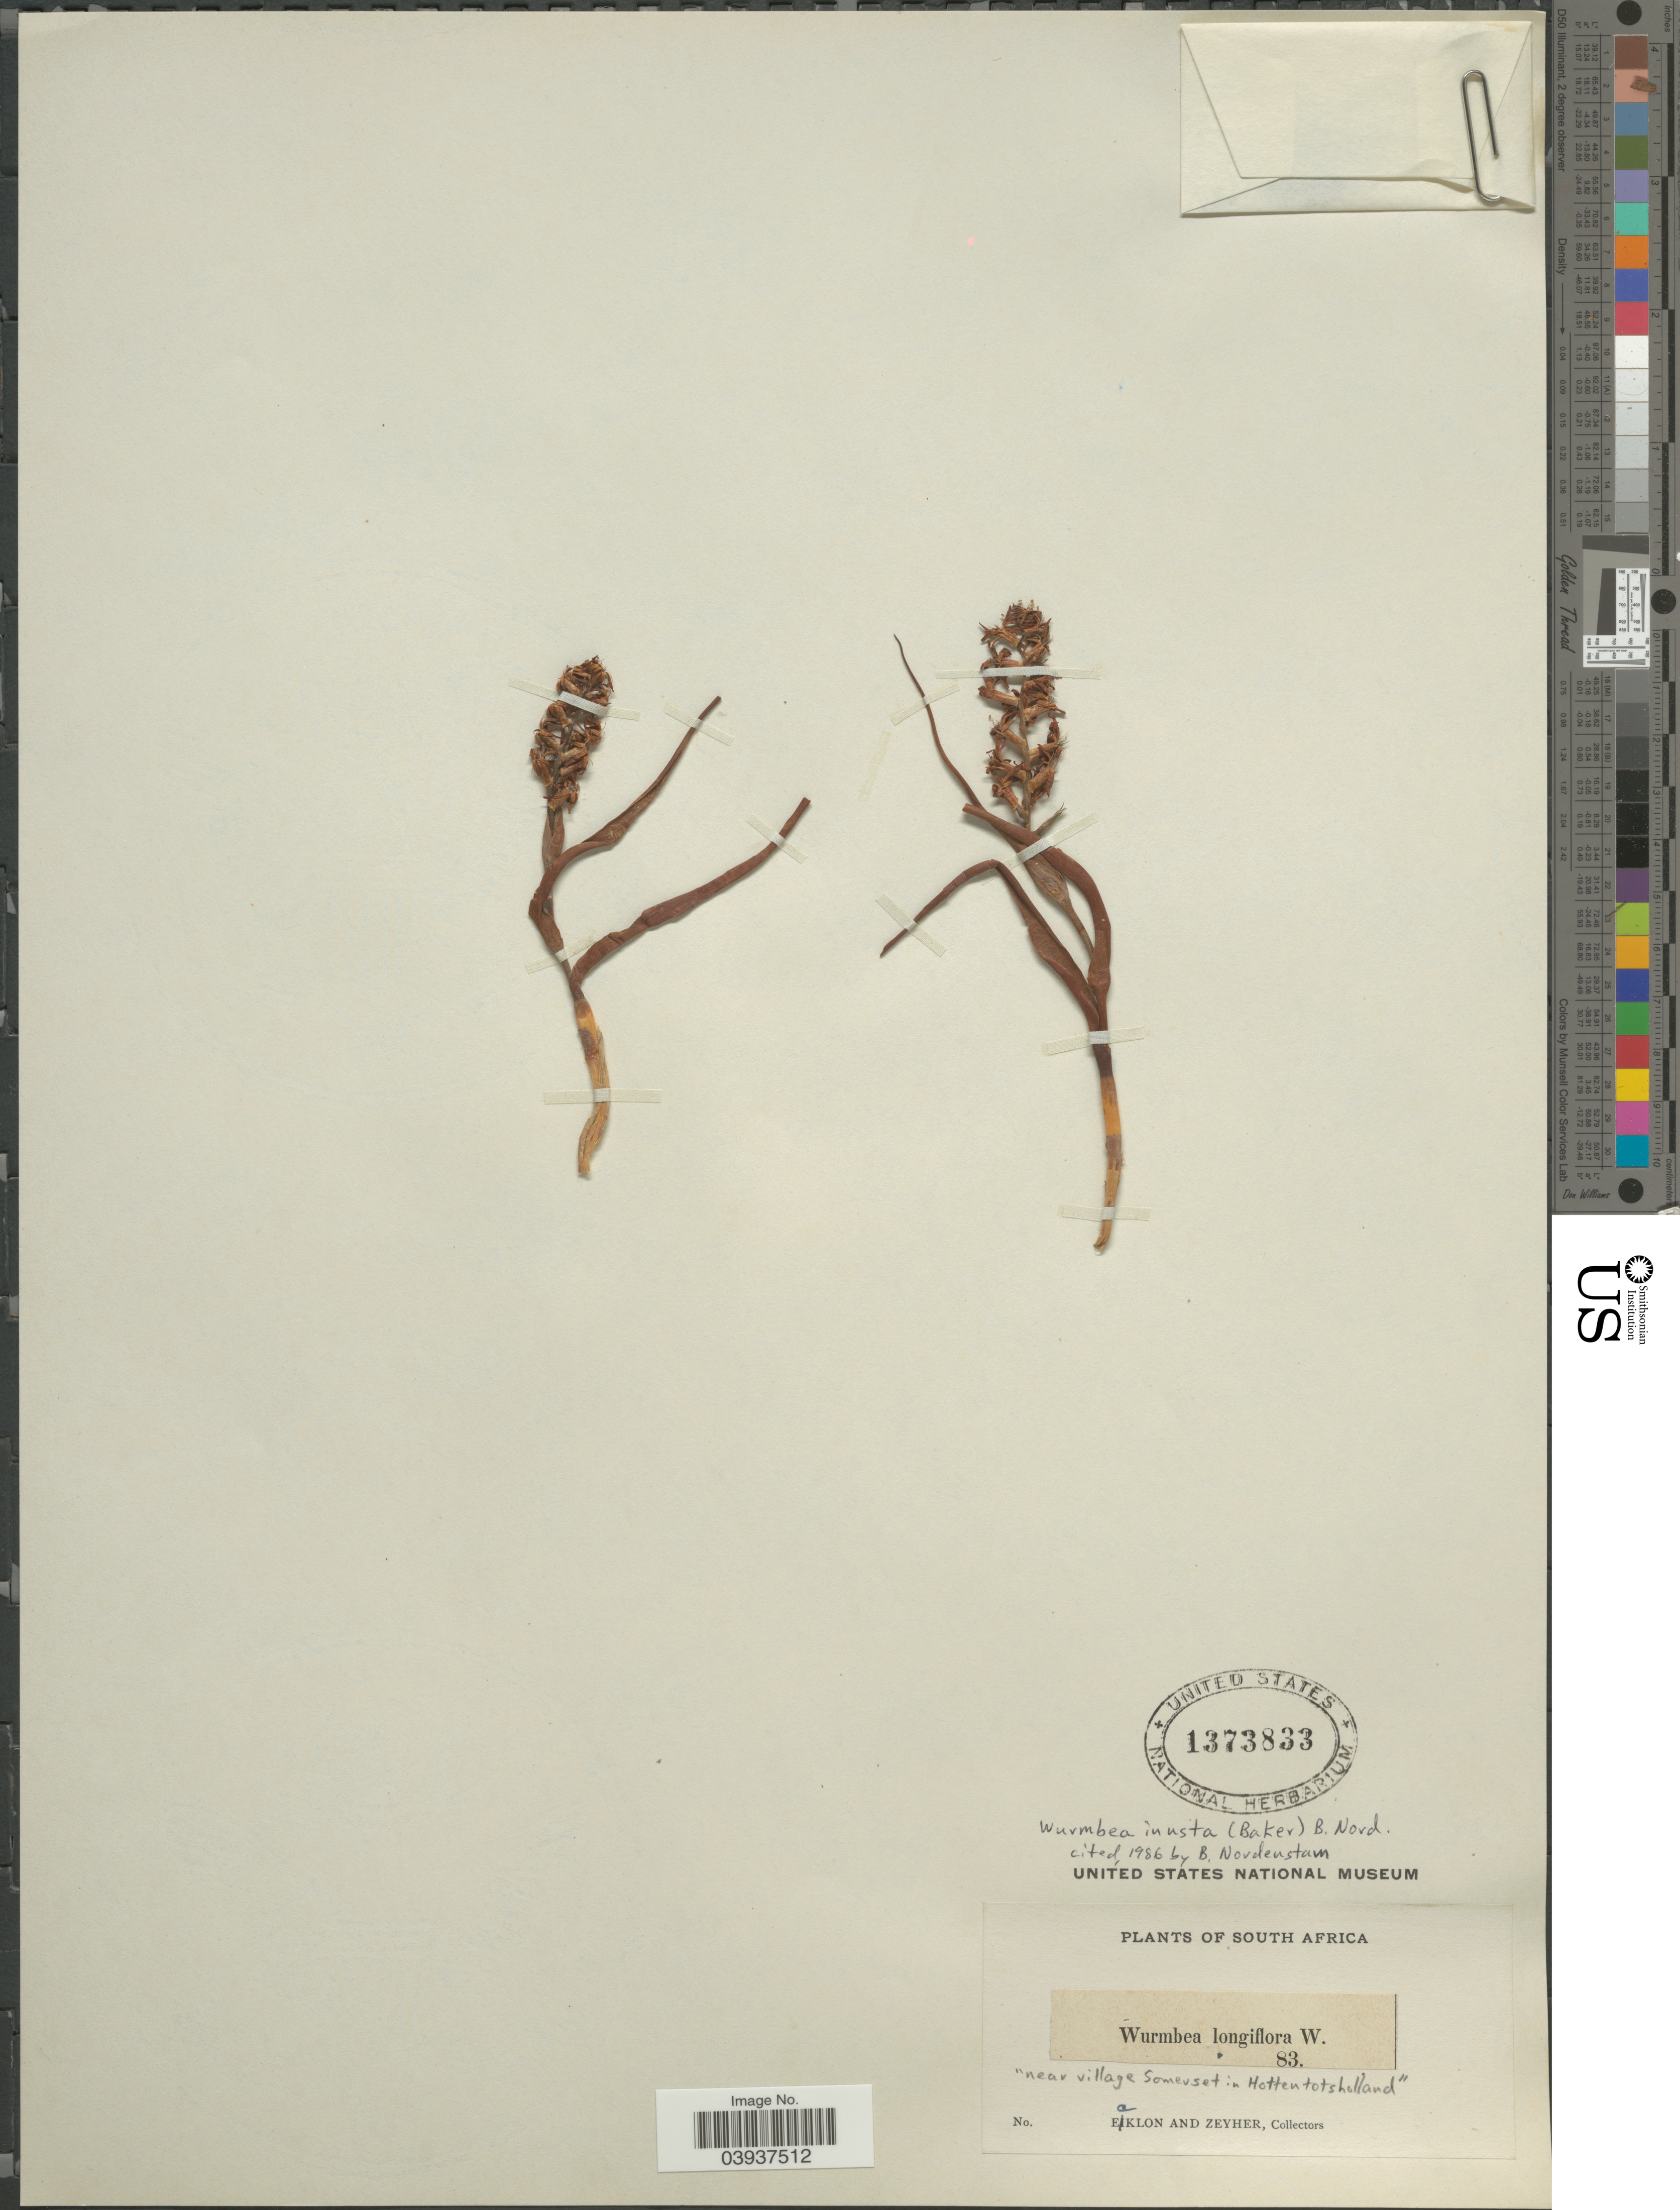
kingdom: Plantae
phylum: Tracheophyta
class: Liliopsida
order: Liliales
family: Colchicaceae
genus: Wurmbea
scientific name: Wurmbea inusta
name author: (Baker) B. Nord.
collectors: -. Ecklon & -. Zeyher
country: South Africa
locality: Near village Somerset in Hottentotsholland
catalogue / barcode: US 1373833